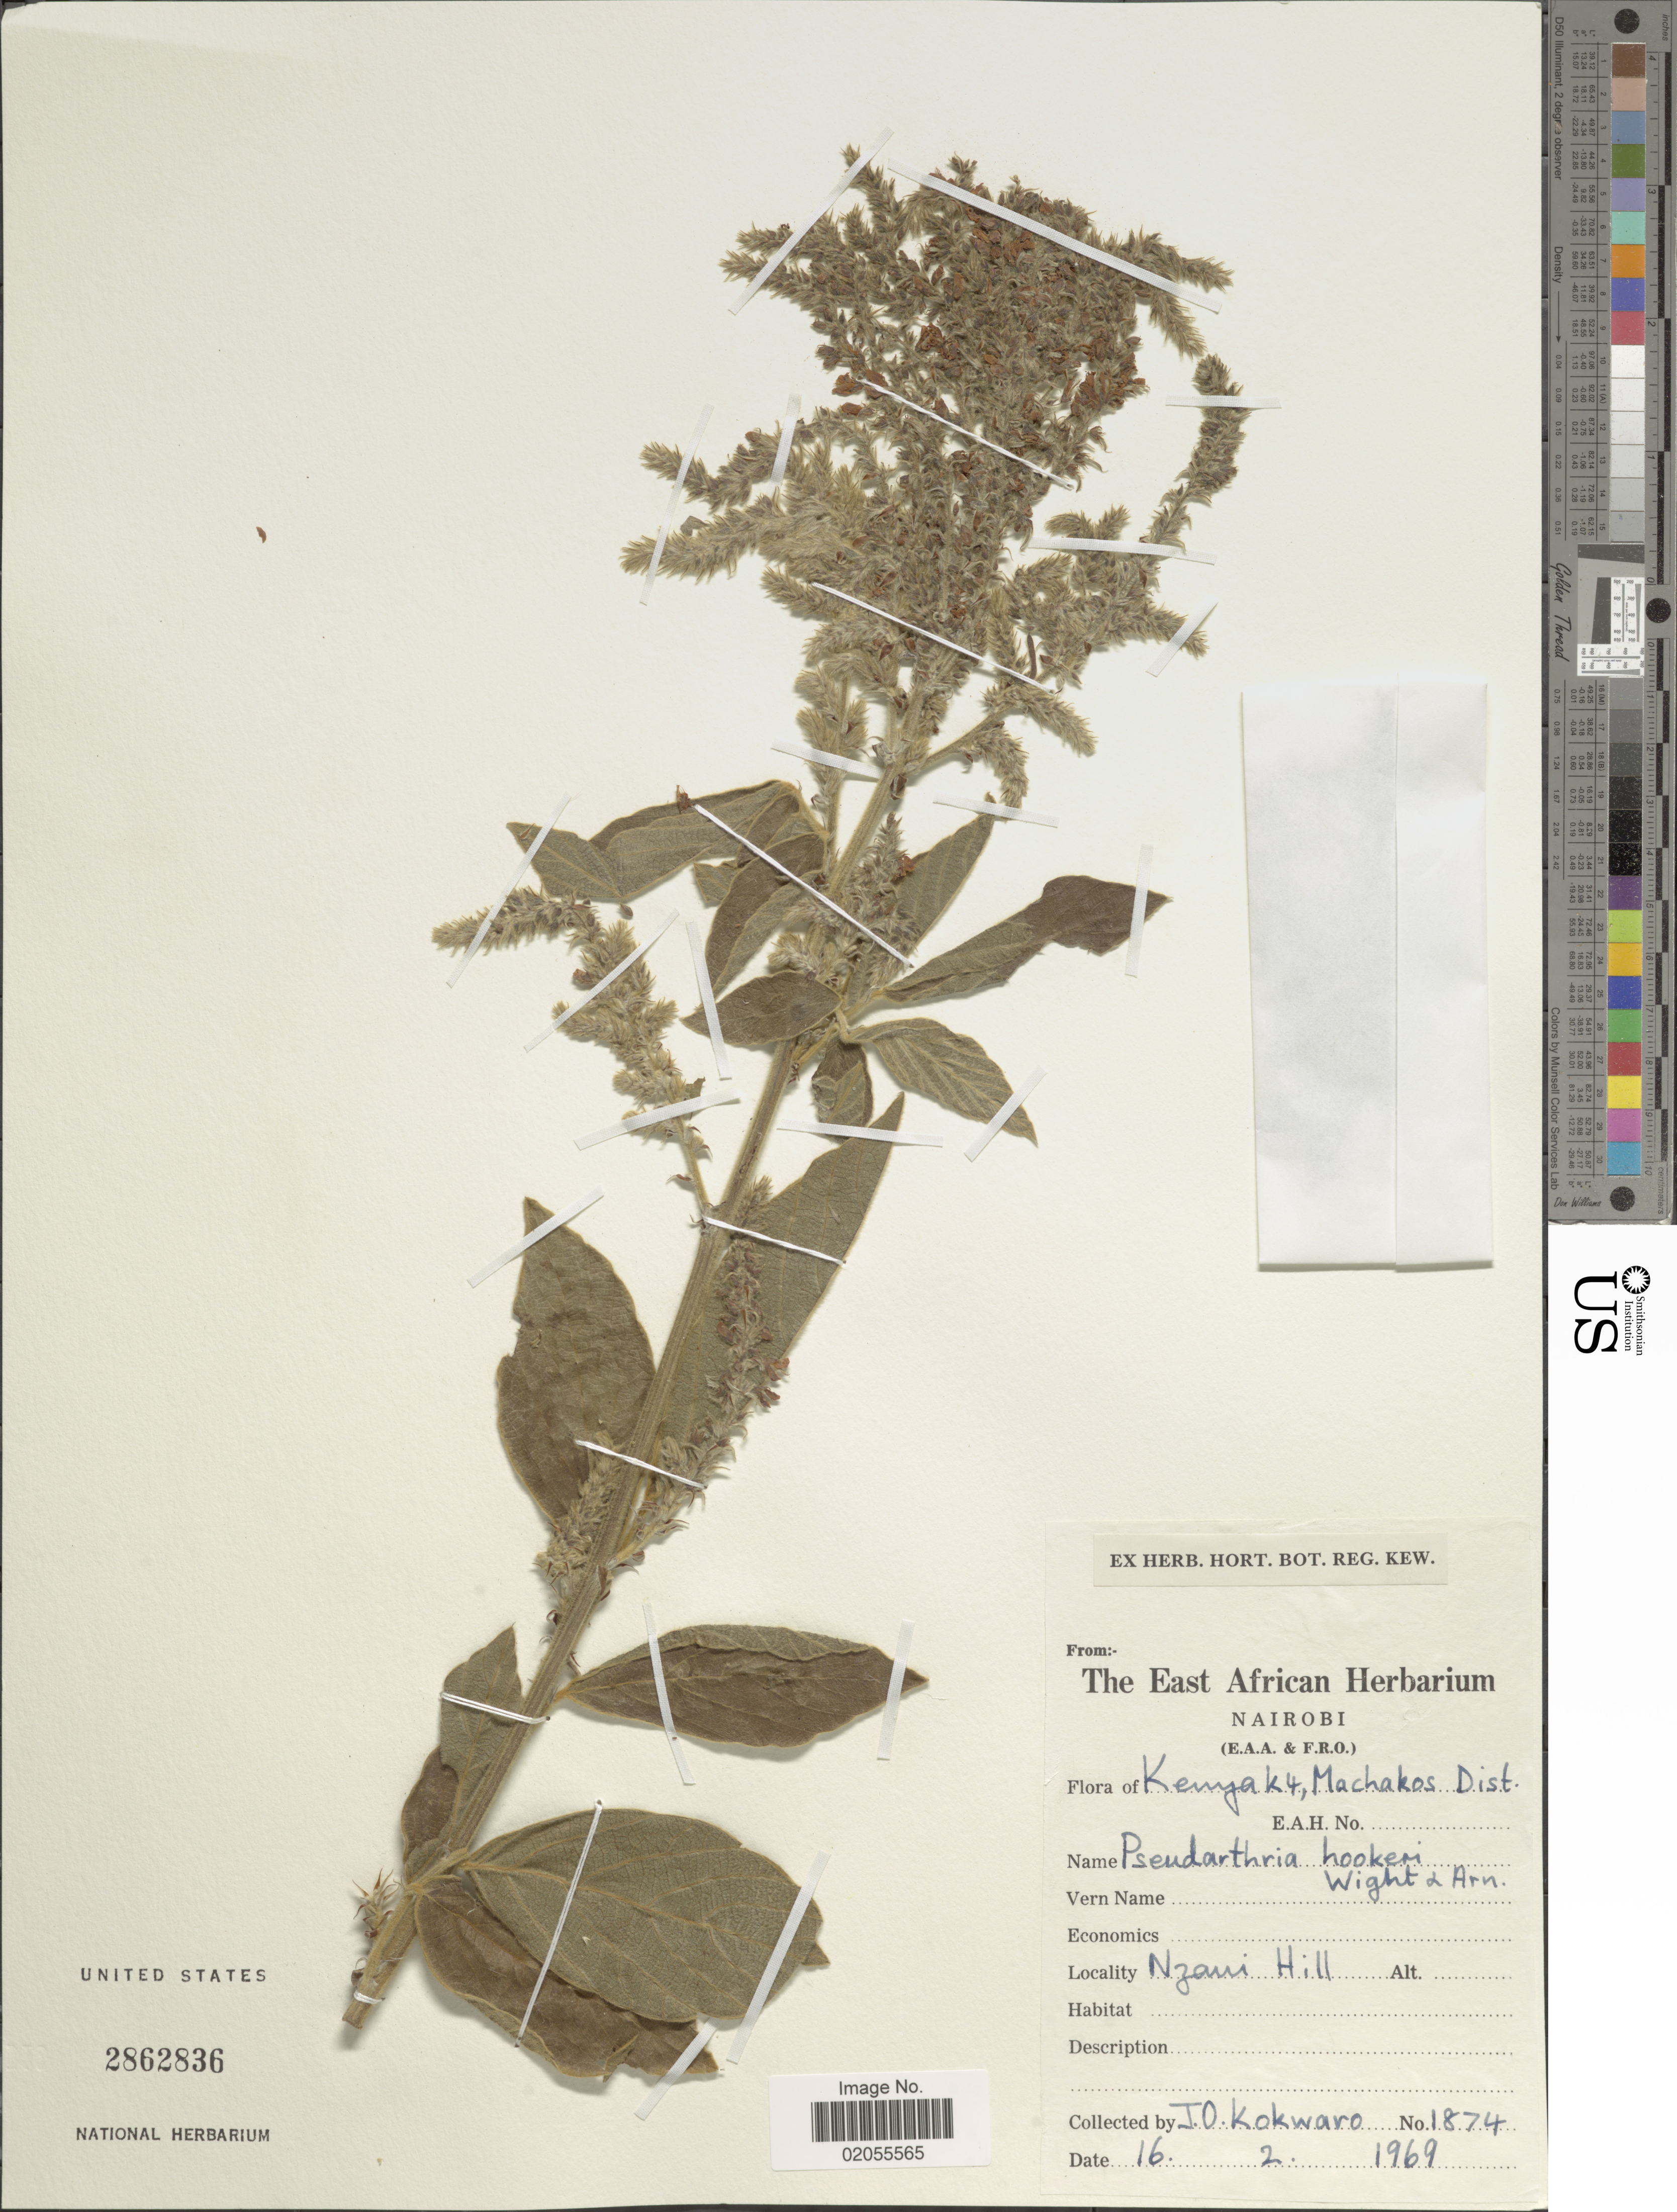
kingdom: Plantae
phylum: Tracheophyta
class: Magnoliopsida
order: Fabales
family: Fabaceae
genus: Pseudarthria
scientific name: Pseudarthria hookeri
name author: Wight & Arn.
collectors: J. Kokwaro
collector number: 1874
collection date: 1969-02-16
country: Kenya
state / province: Machakos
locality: Kenya K4, Nzani Hill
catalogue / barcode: US 2862836